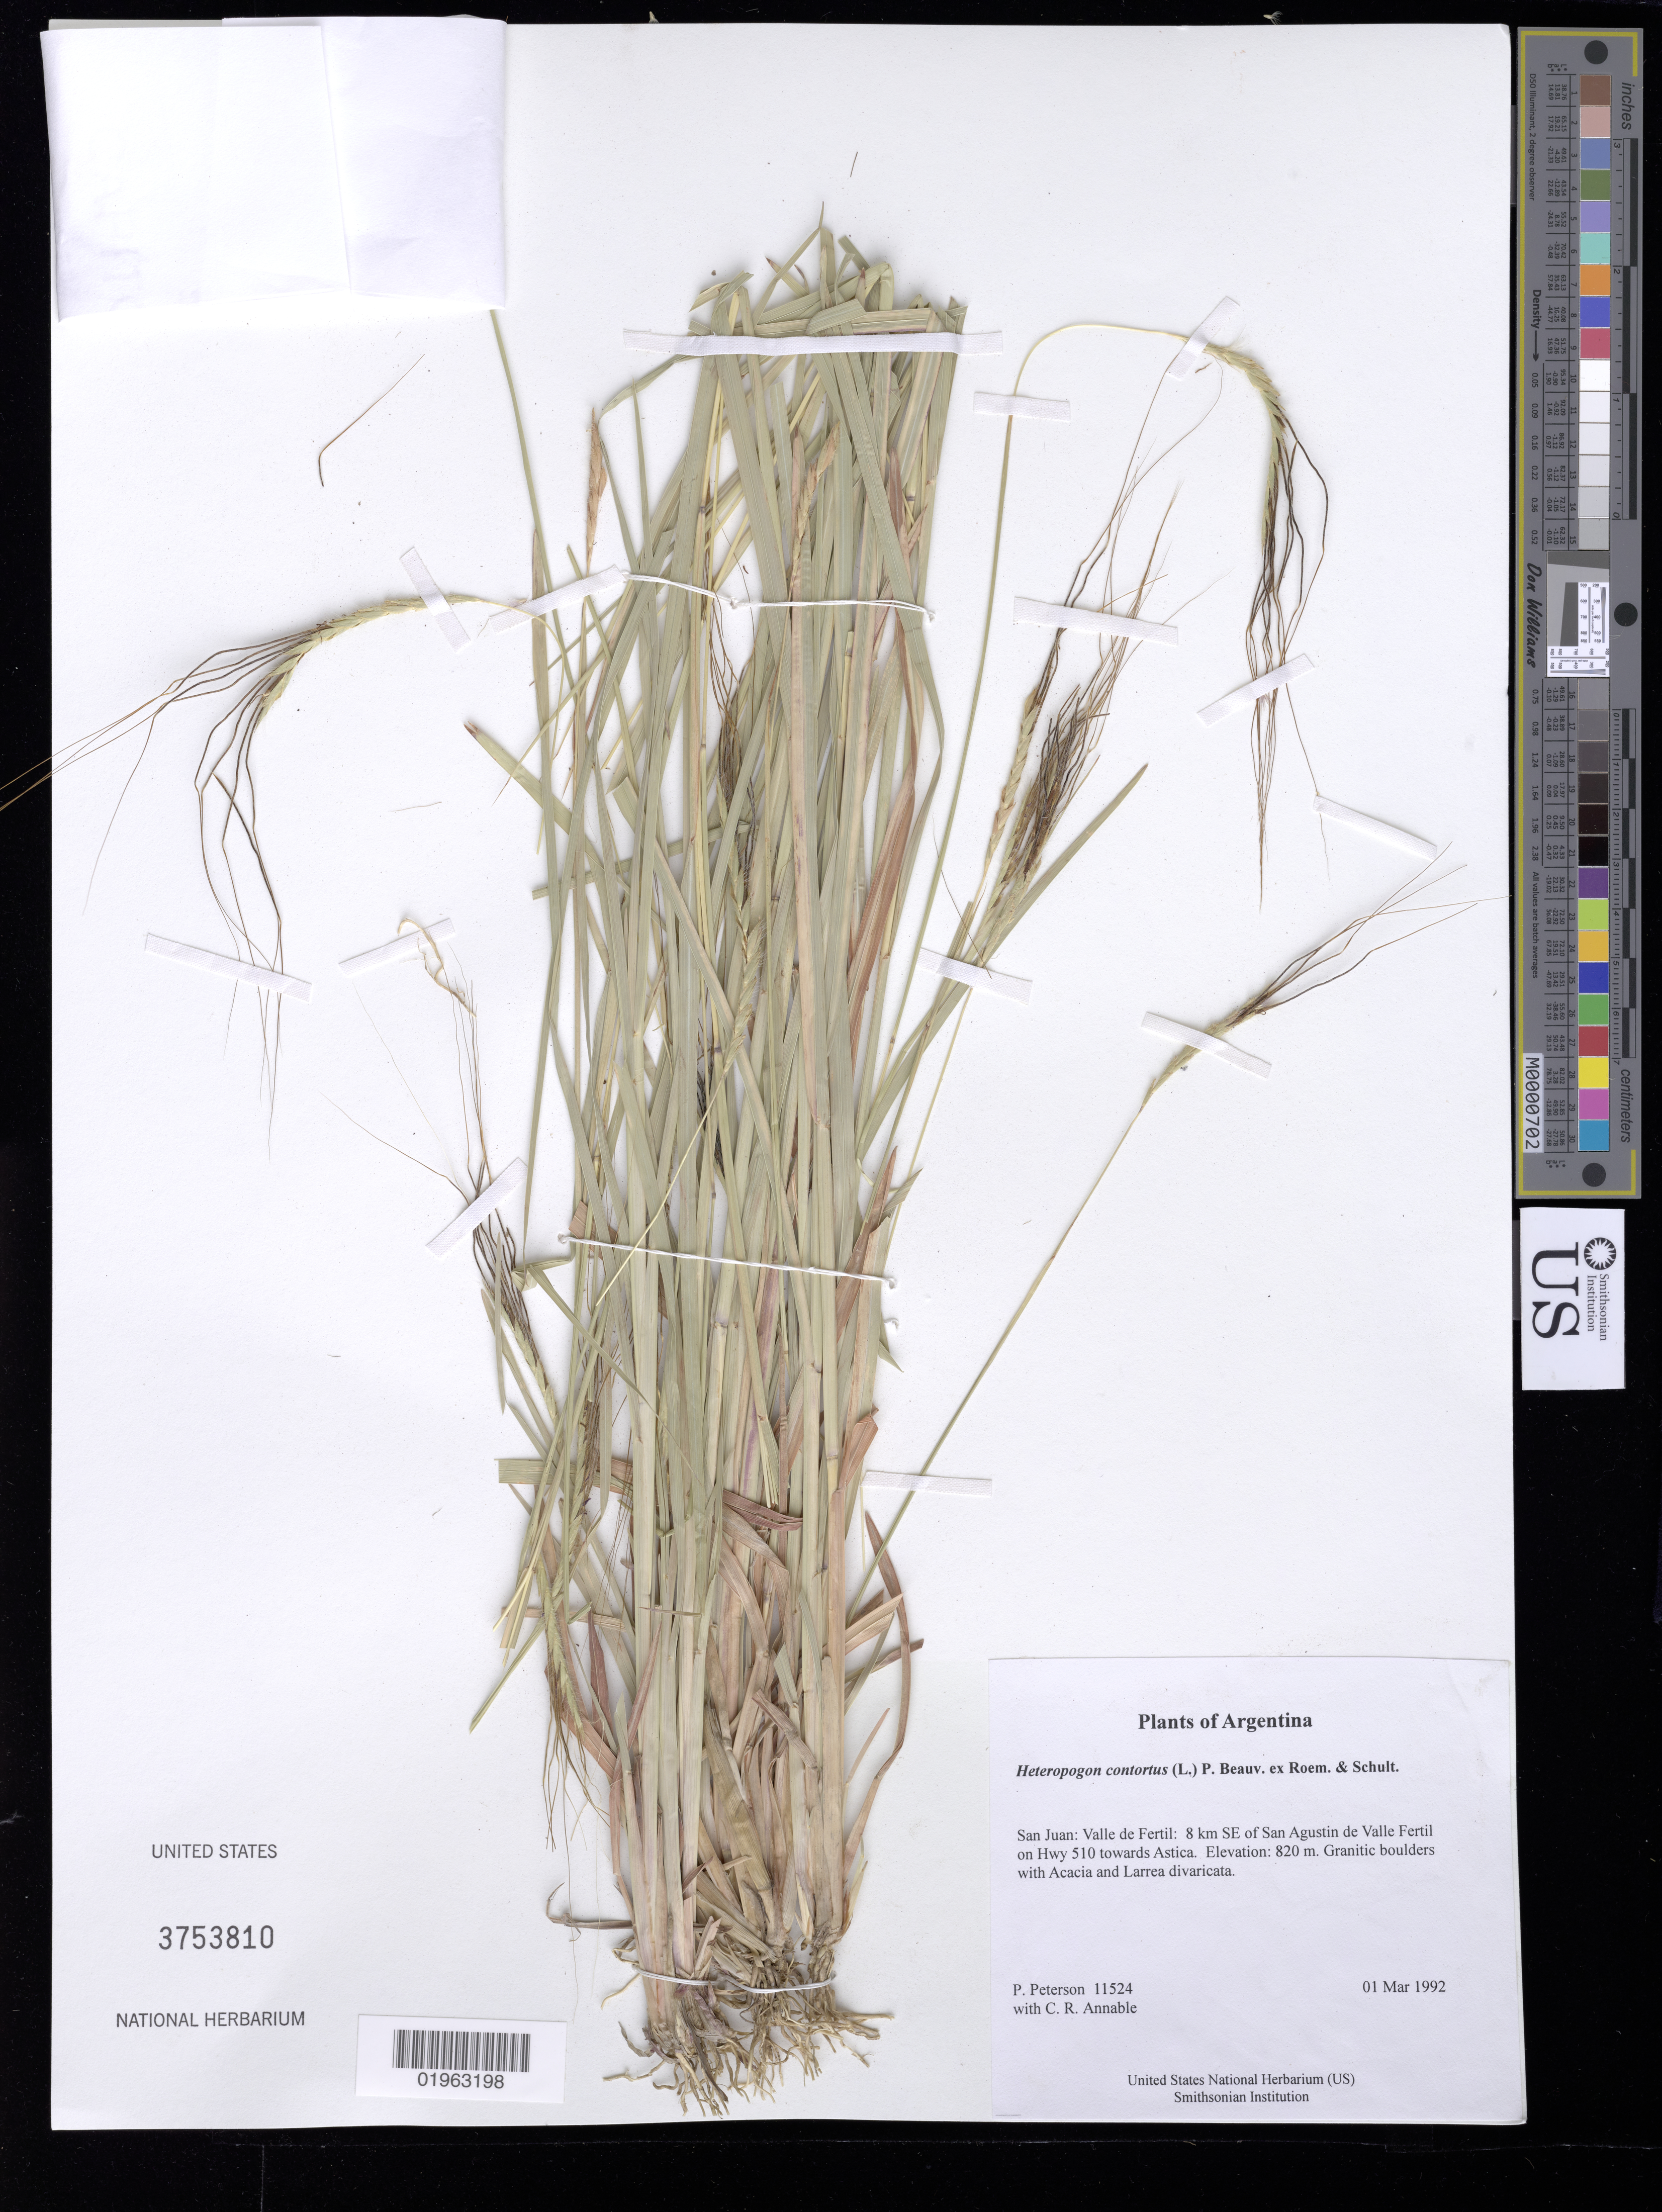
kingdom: Plantae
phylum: Tracheophyta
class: Liliopsida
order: Poales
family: Poaceae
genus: Heteropogon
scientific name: Heteropogon contortus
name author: (L.) P. Beauv. ex Roem. & Schult.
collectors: P. M. Peterson & C. R. Annable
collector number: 11524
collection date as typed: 01 Mar 1992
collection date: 1992-03-01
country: Argentina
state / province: San Juan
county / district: Valle de Fertil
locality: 8 km SE of San Agustin de Valle Fertil on Hwy 510 towards Astica.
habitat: Granitic boulders with Acacia and Larrea divaricata.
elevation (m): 820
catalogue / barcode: US 3753810